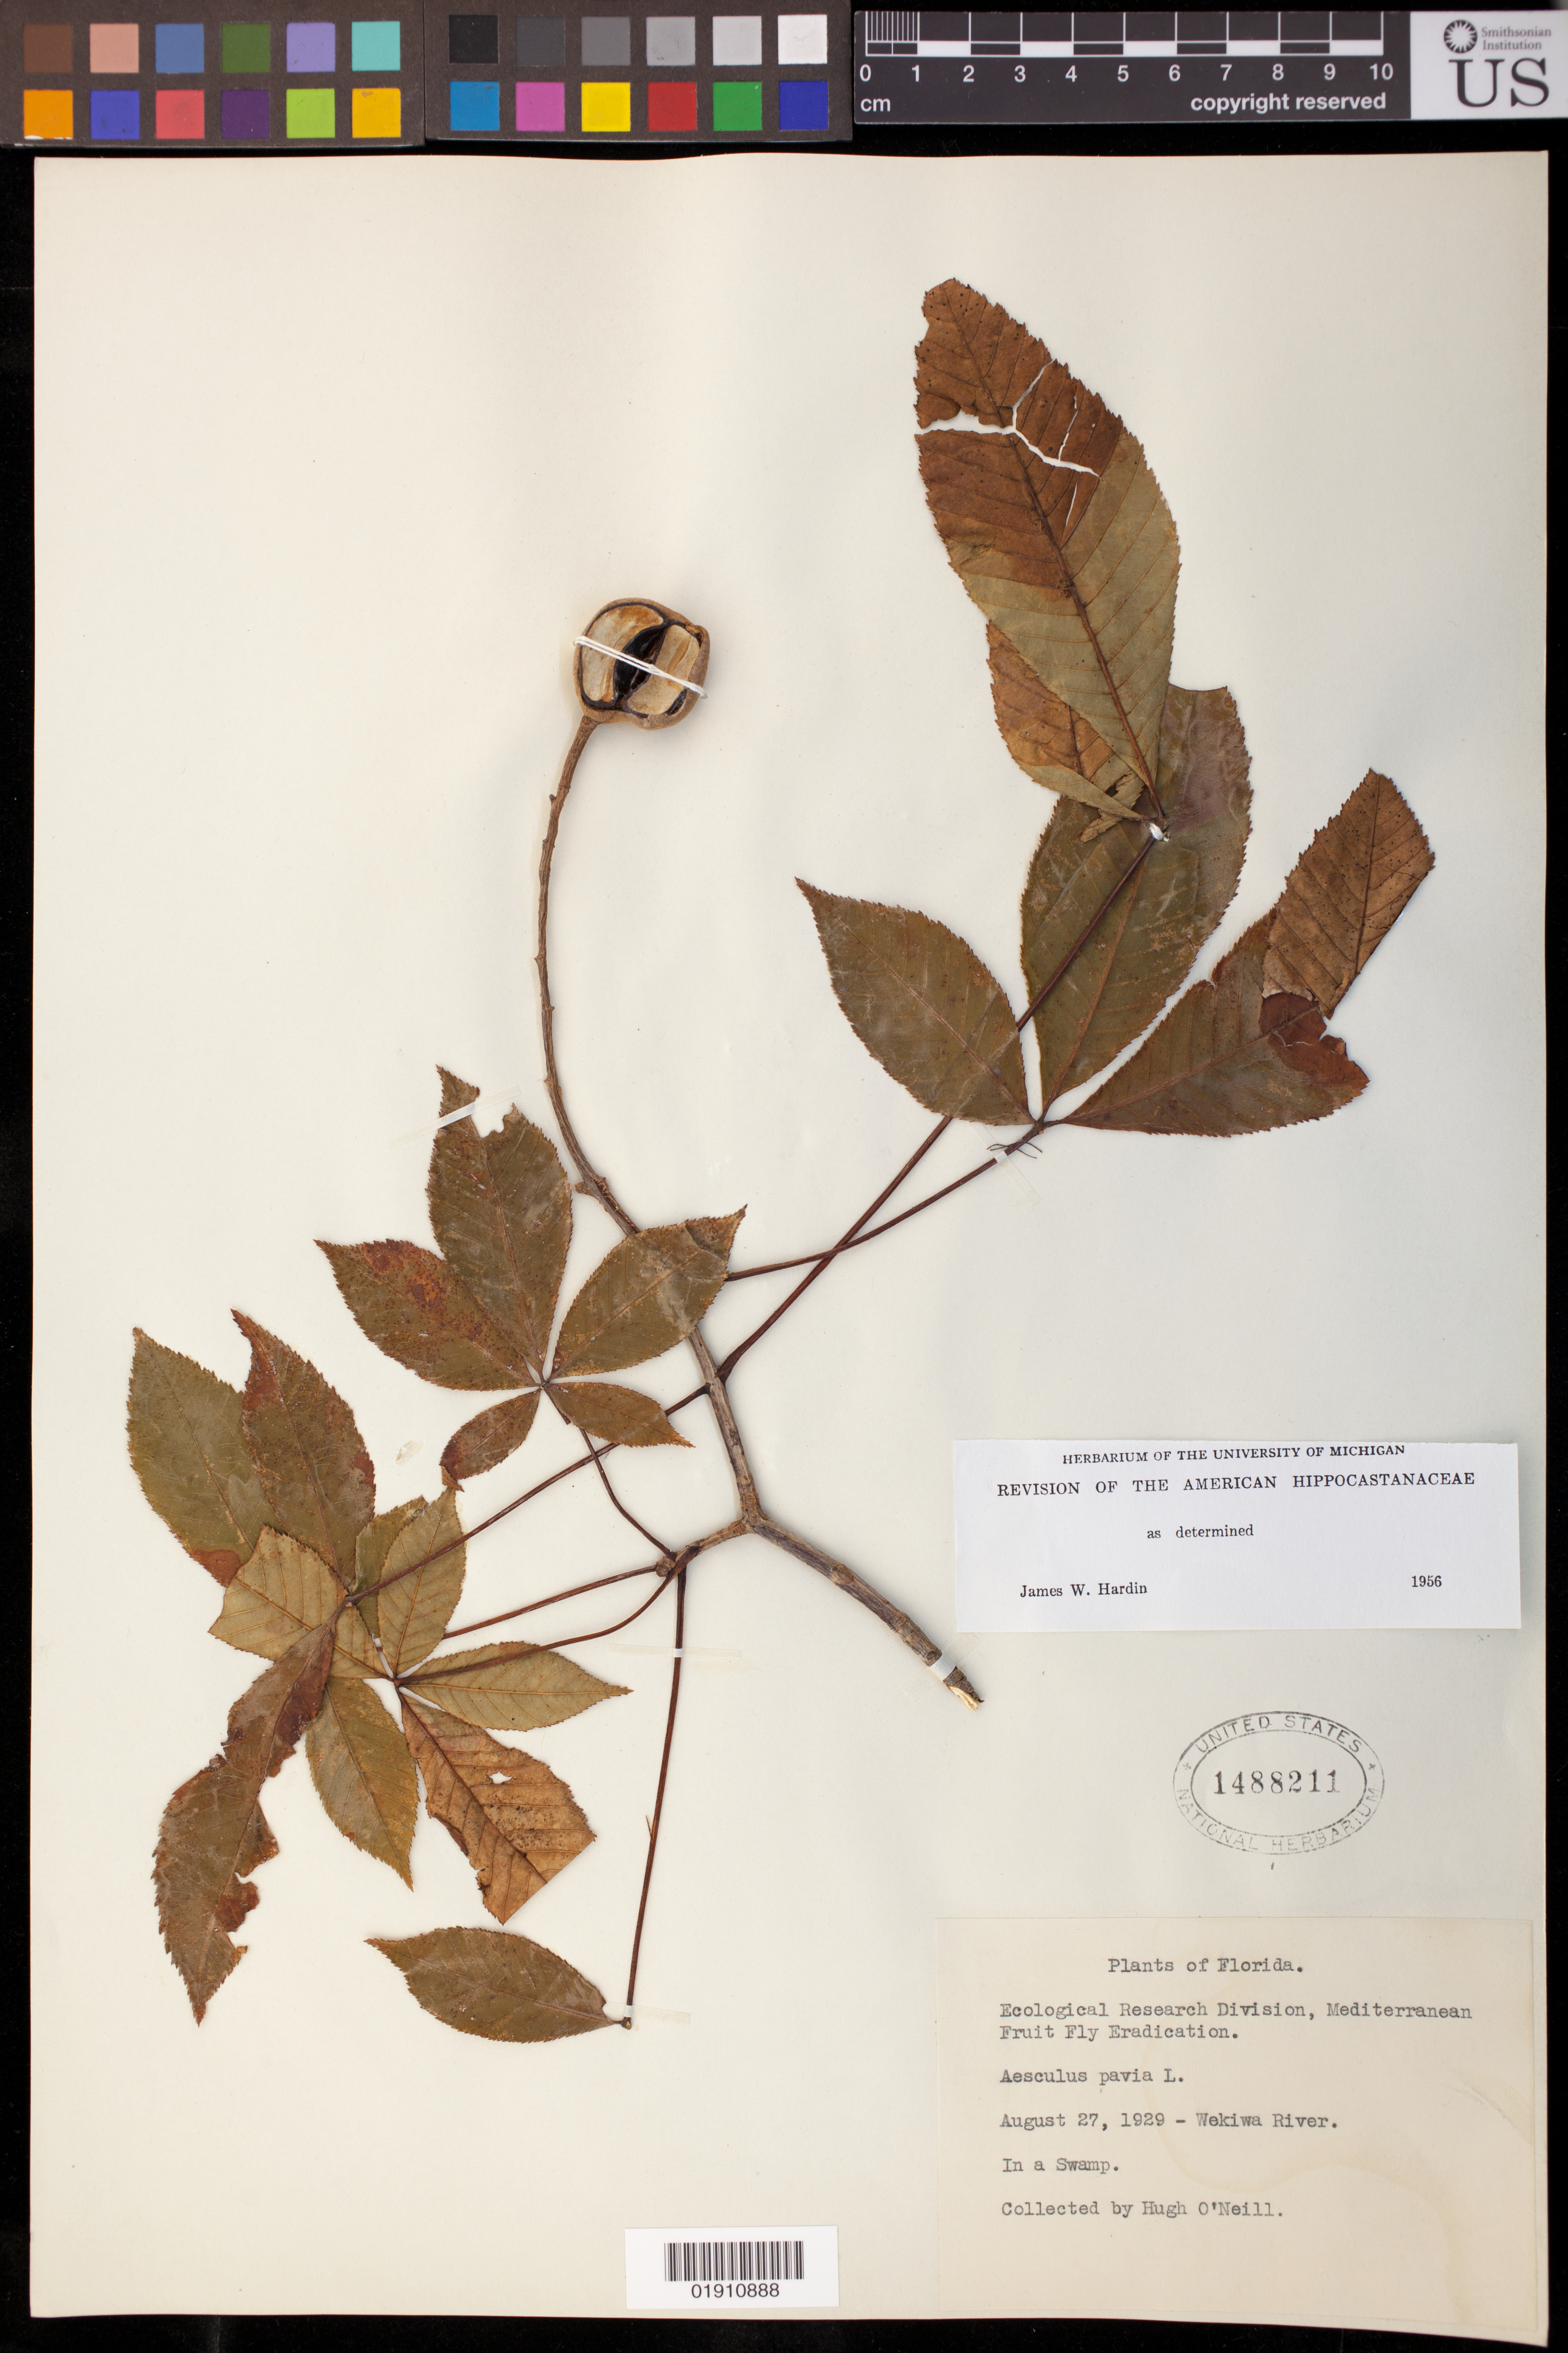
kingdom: Plantae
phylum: Tracheophyta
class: Magnoliopsida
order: Sapindales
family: Sapindaceae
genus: Aesculus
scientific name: Aesculus pavia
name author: L.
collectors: H. O'Neill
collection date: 1929-08-27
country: United States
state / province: Florida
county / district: Lake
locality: Wekiwa River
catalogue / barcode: US 1488211